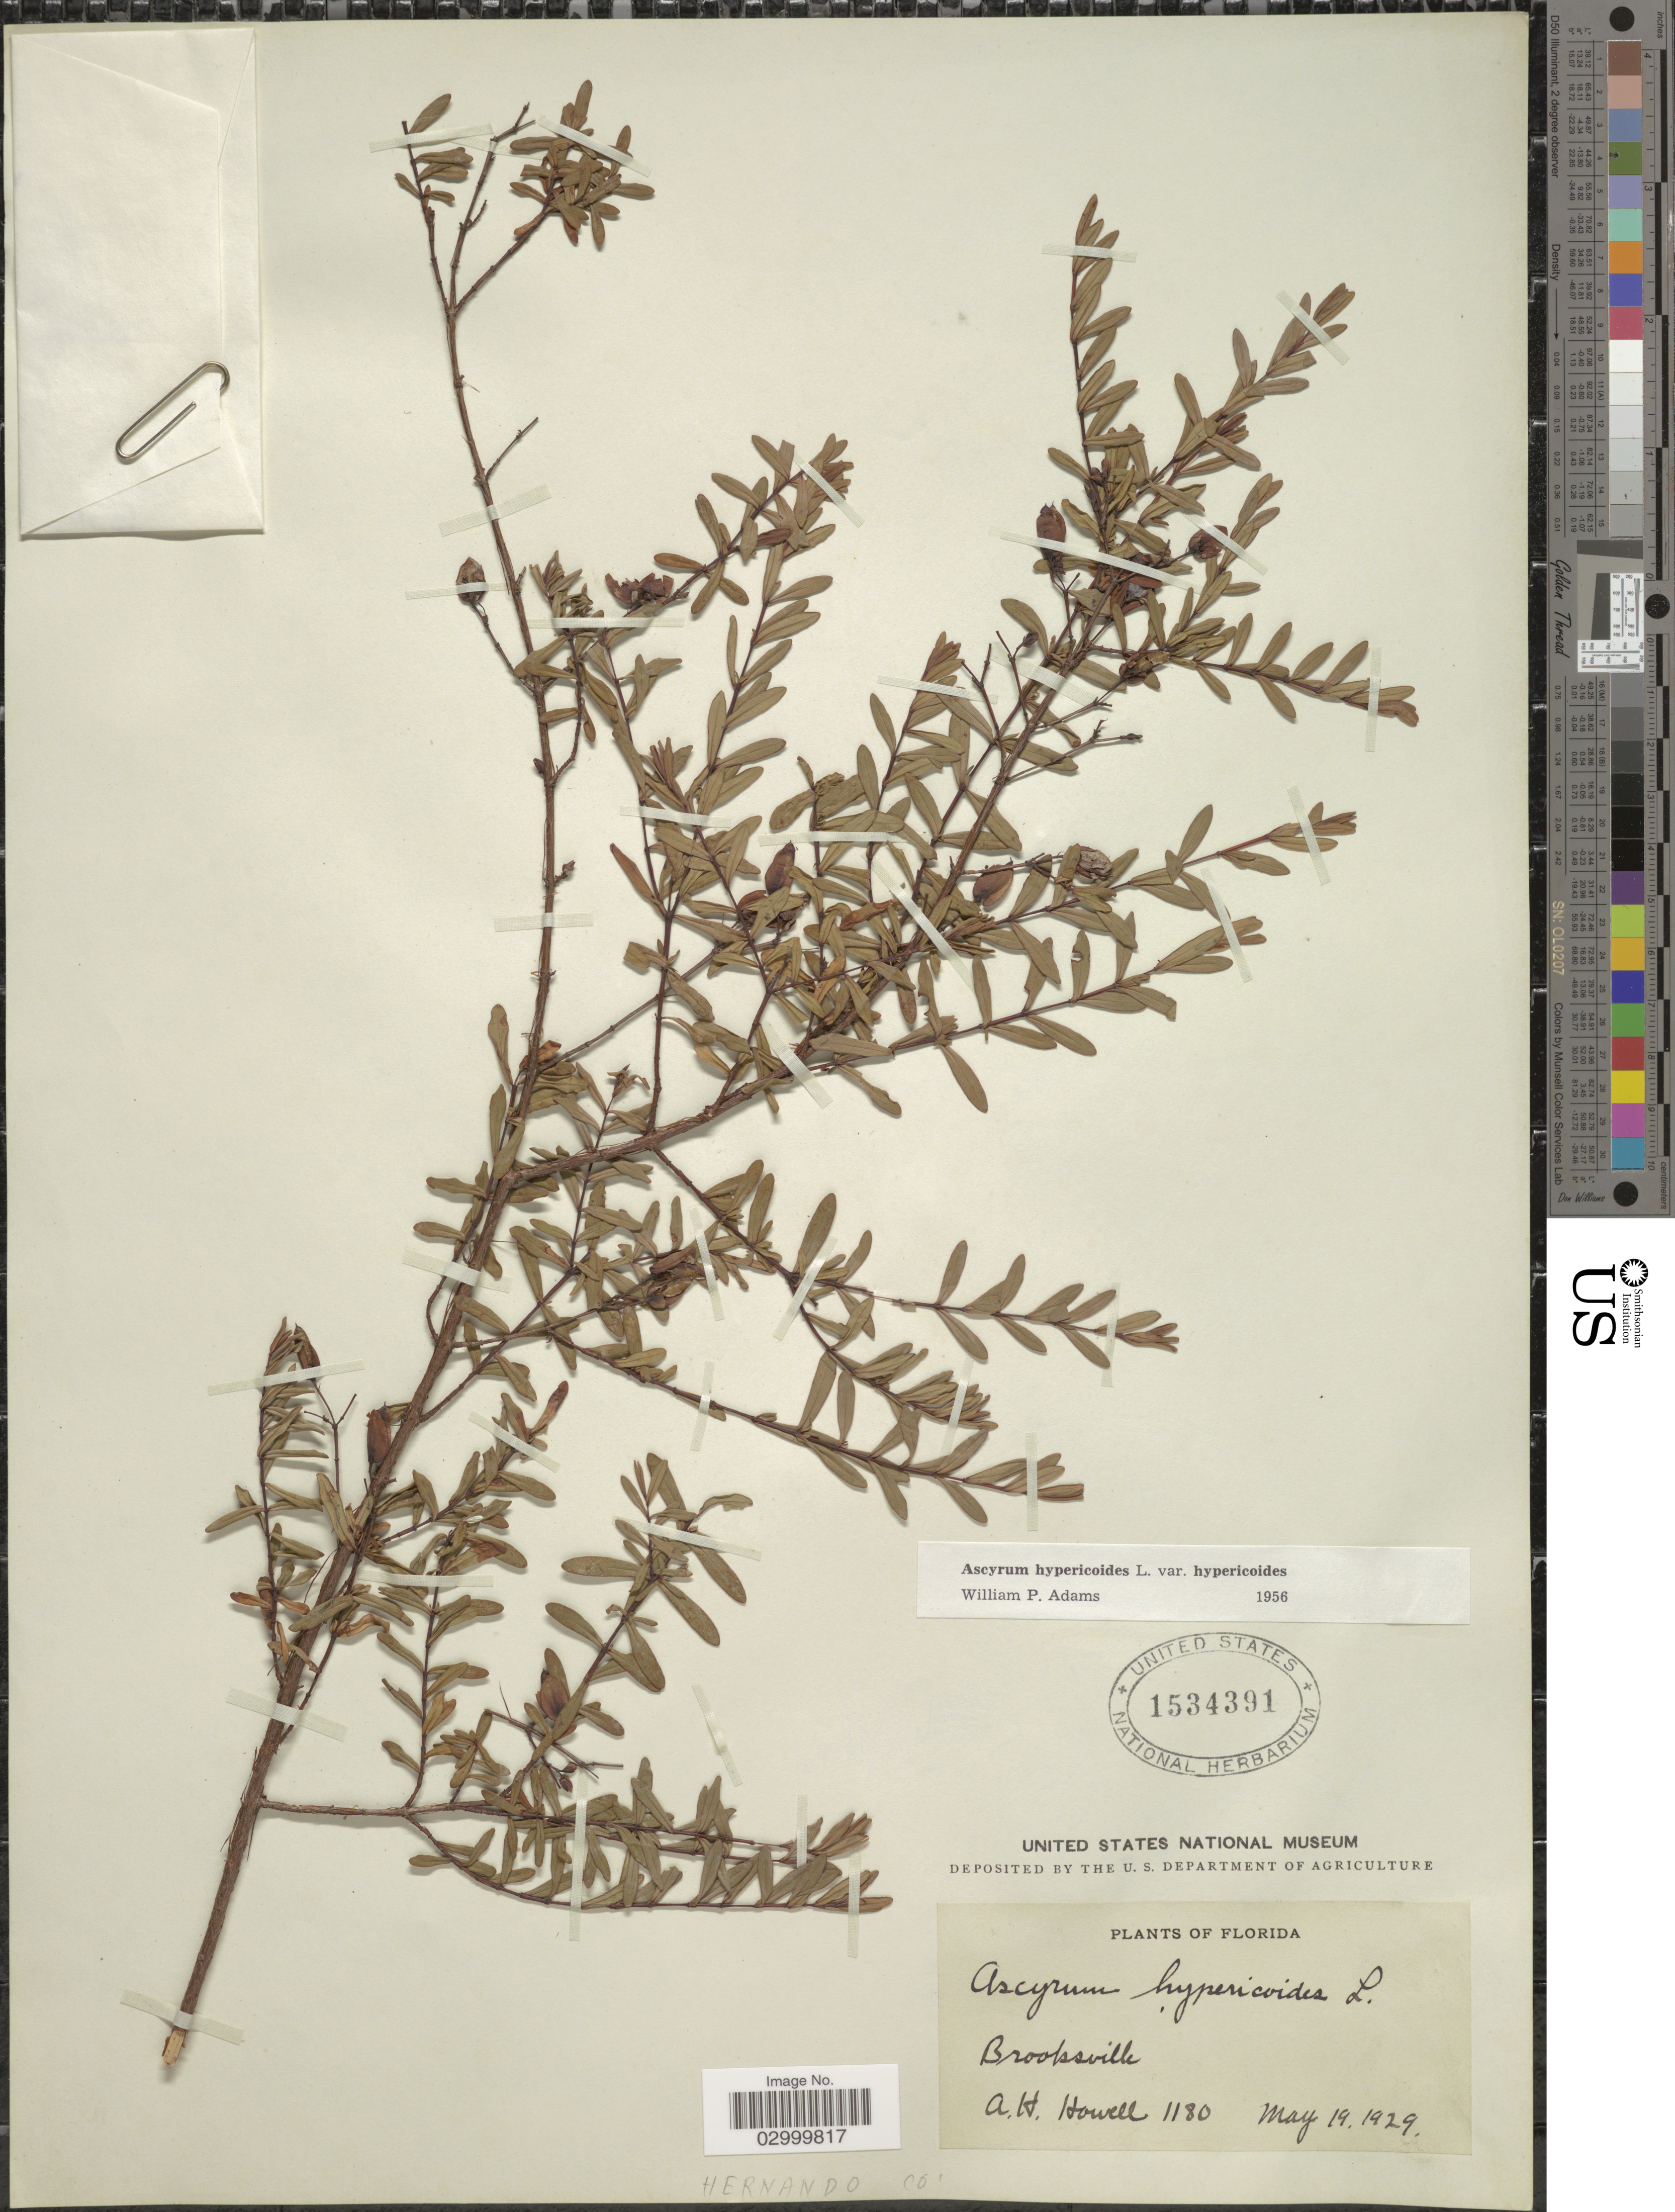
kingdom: Plantae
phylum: Tracheophyta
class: Magnoliopsida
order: Malpighiales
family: Hypericaceae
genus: Hypericum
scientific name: Hypericum hypericoides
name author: (L.) Crantz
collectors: A. Howell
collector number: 1180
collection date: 1929-05-19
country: United States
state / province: Florida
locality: Brooksville, Hernando Co.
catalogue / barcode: US 1534391